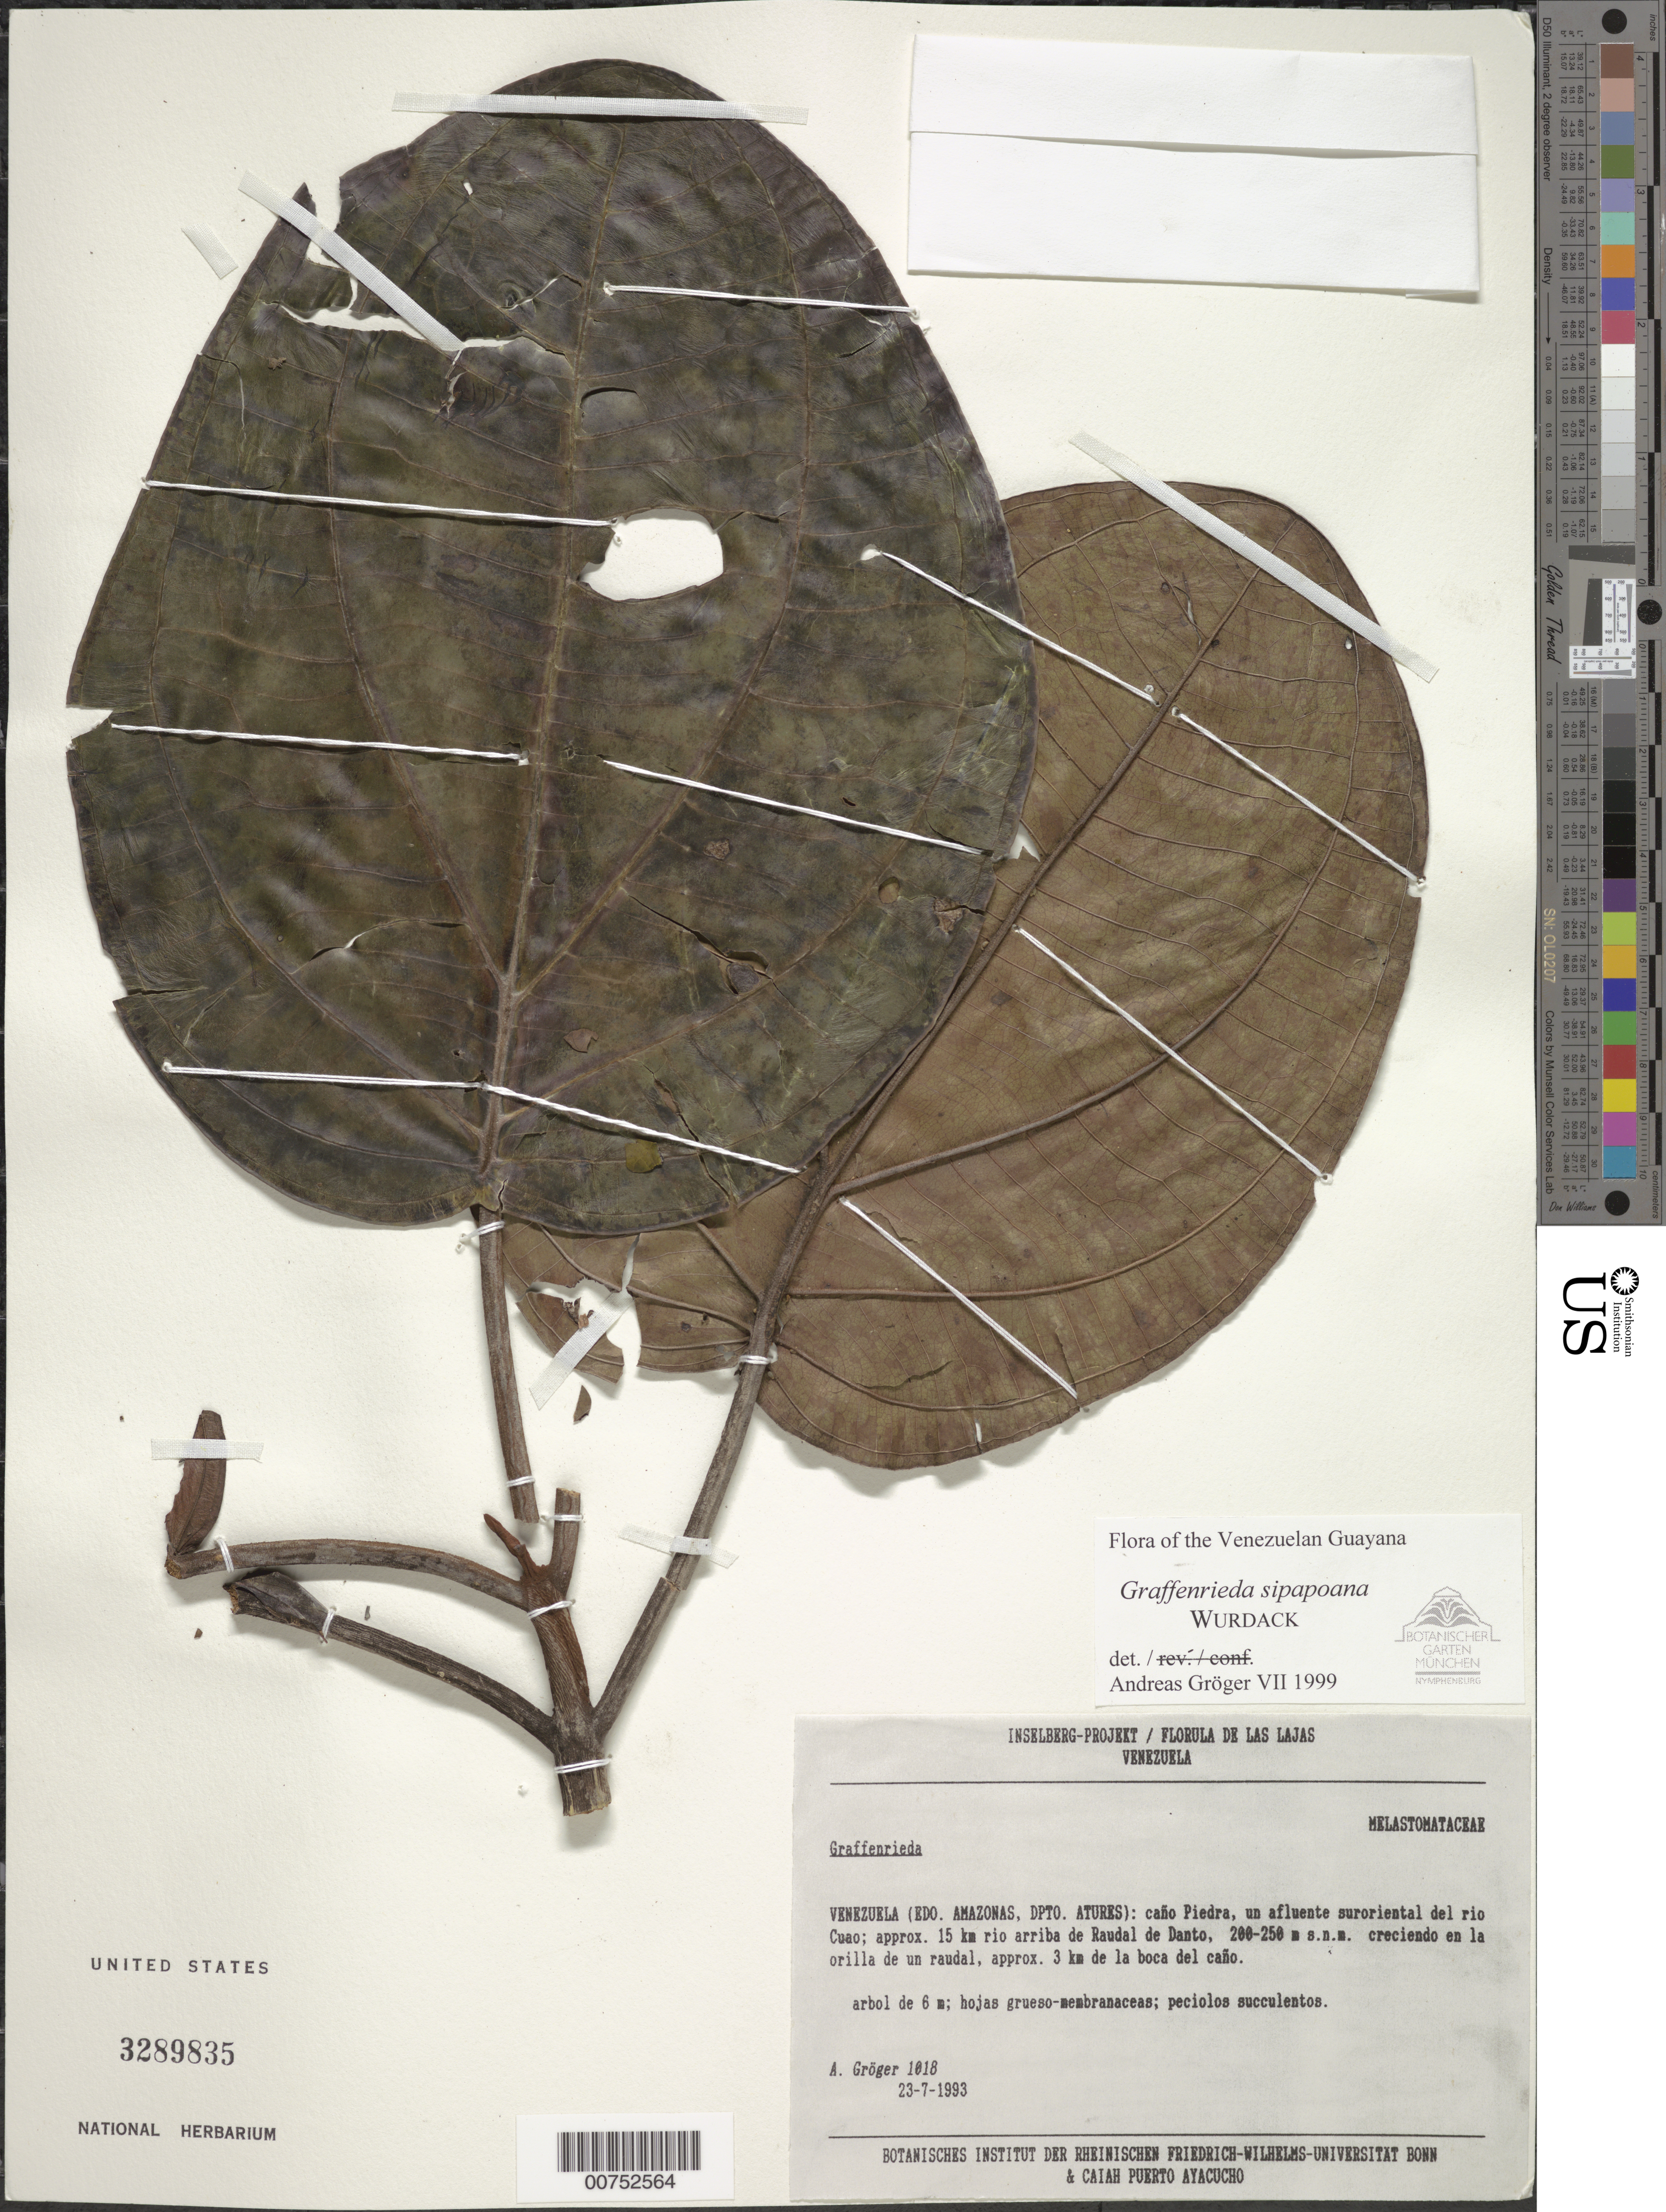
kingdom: Plantae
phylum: Tracheophyta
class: Magnoliopsida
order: Myrtales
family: Melastomataceae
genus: Graffenrieda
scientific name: Graffenrieda sipapoana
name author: Wurdack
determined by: Gröger, A.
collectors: A. Gröger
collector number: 1018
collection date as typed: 23-Jul-93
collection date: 1993-07-23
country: Venezuela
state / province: Amazonas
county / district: Atures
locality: Caño Piedra, Río Cuao, 15 km toward Raudal de Danto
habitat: Growing along edge of stream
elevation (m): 200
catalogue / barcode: US 3289835